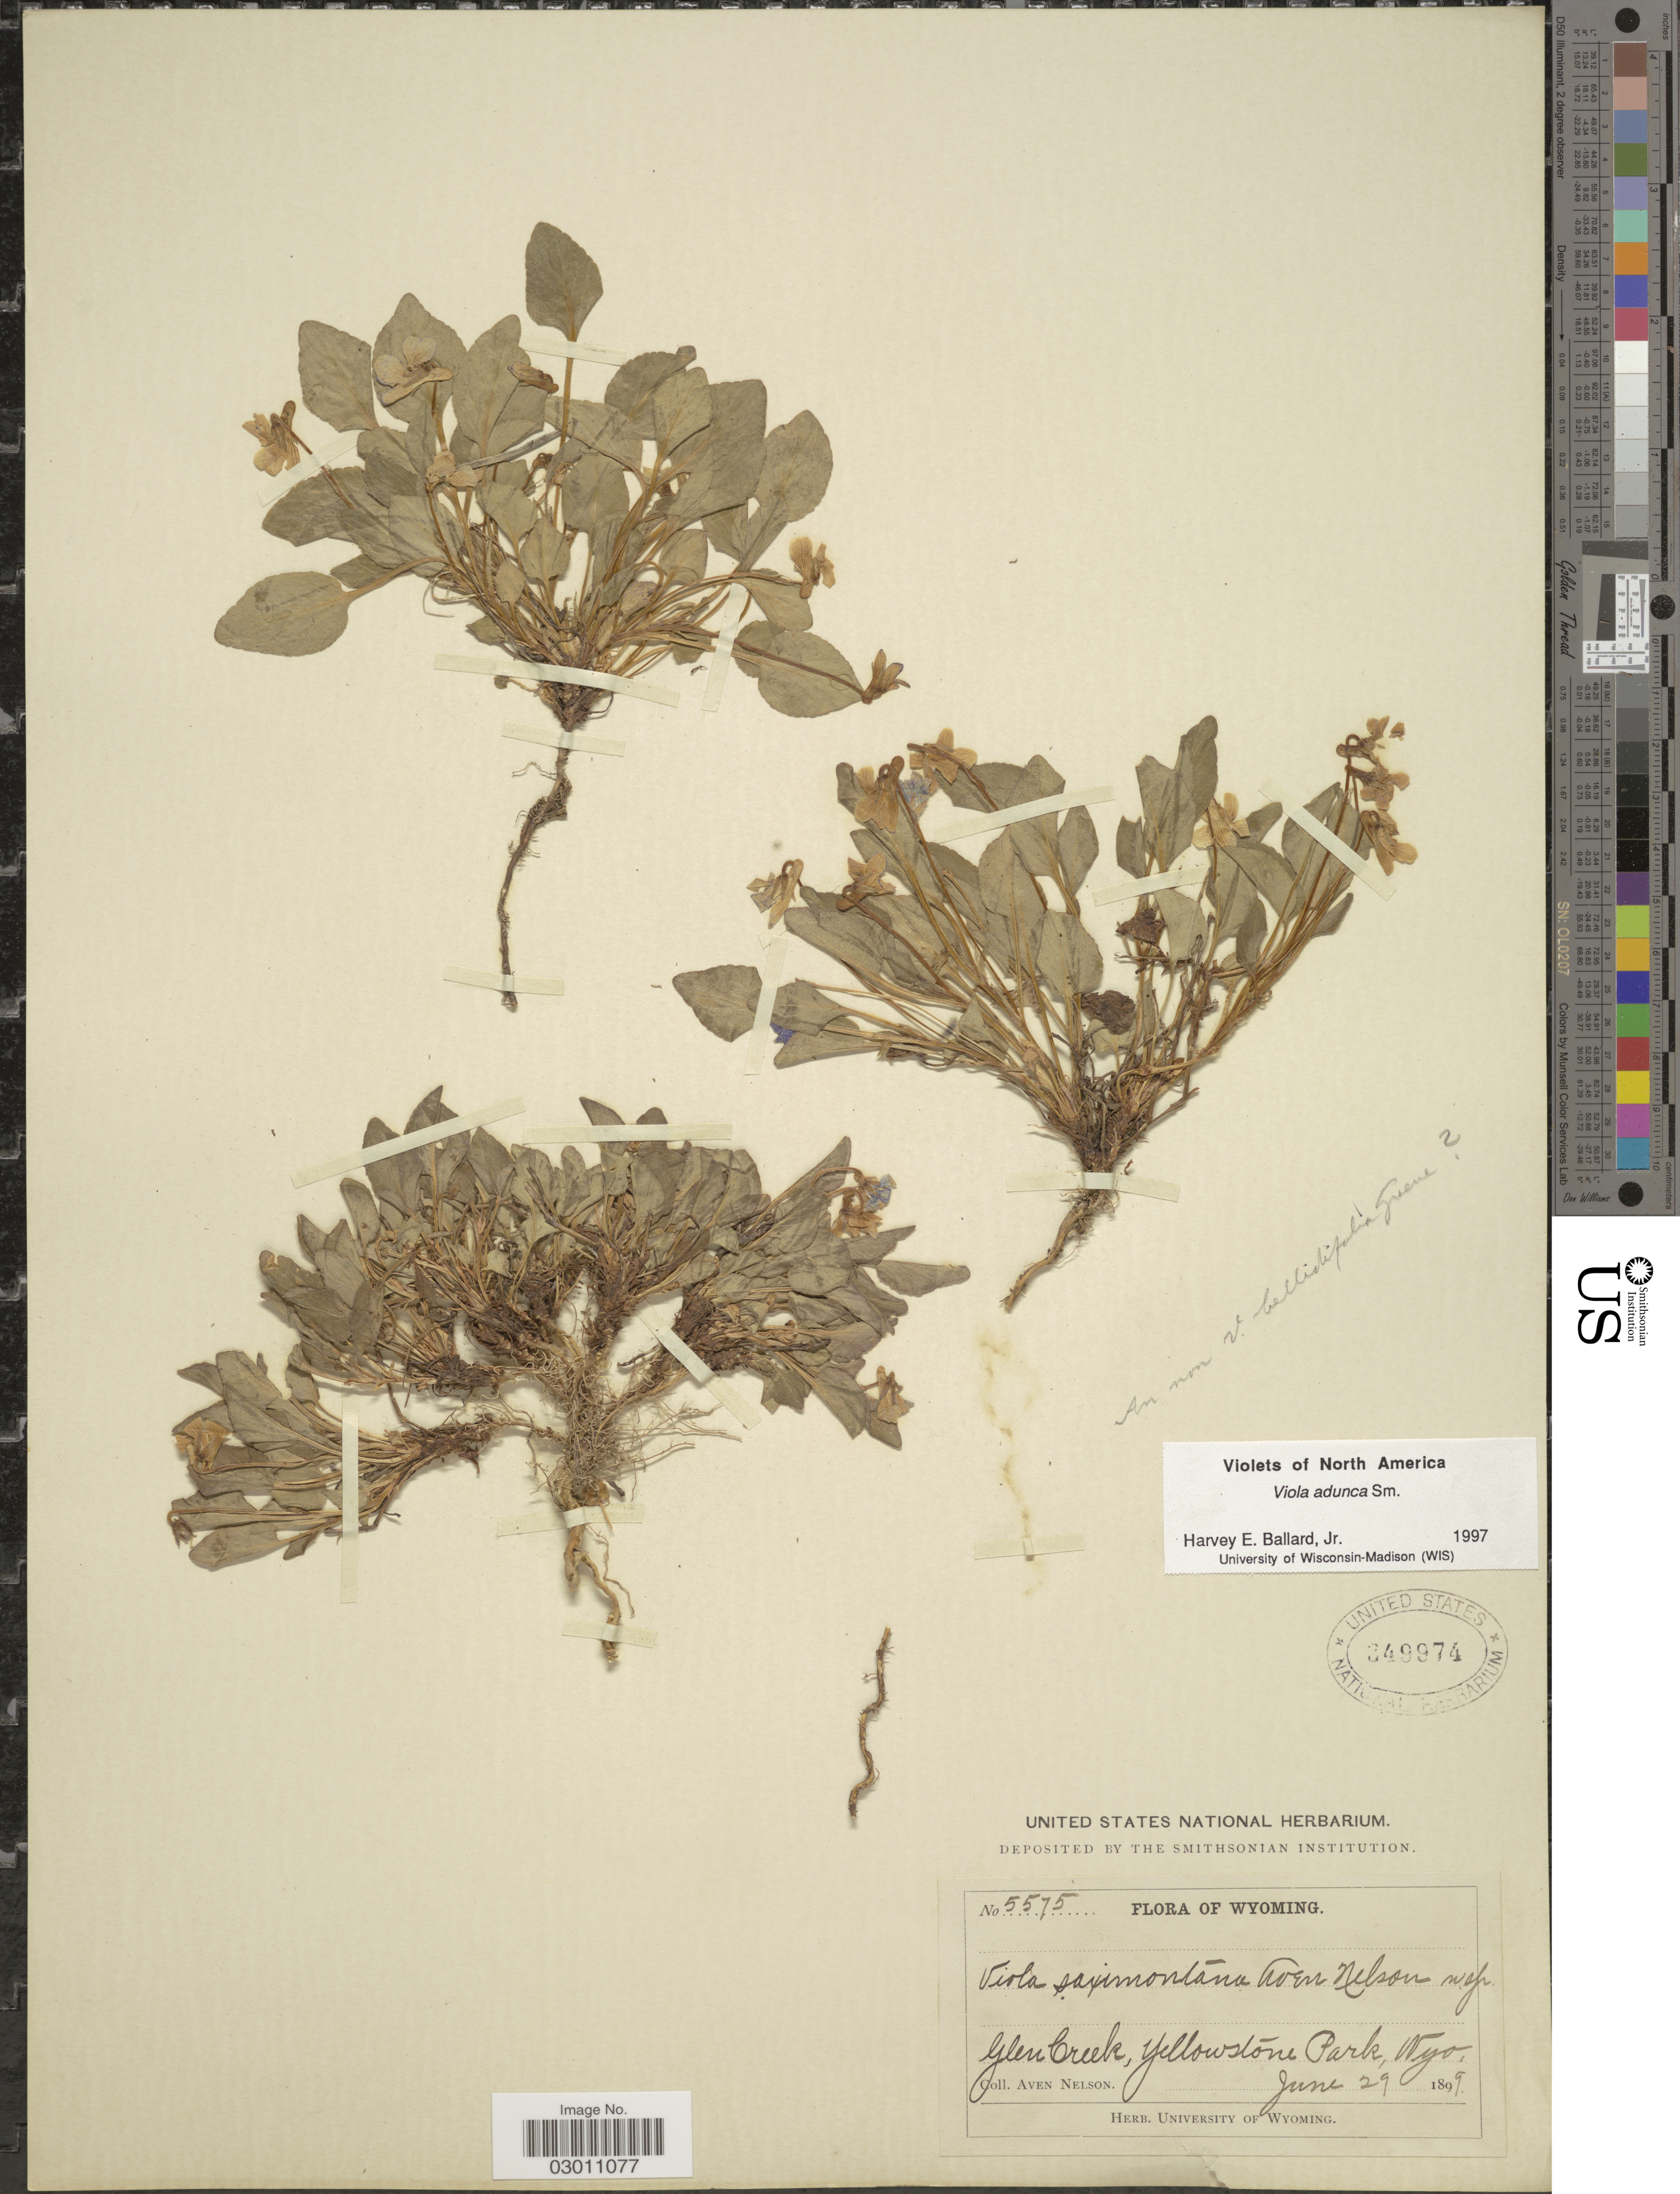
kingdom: Plantae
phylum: Tracheophyta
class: Magnoliopsida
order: Malpighiales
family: Violaceae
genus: Viola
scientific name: Viola adunca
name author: Sm.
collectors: A. Nelson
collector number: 5575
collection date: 1899-06-29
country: United States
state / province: Wyoming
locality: Glen Creek, Yellowstone Park, Wyo.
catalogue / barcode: US 349974